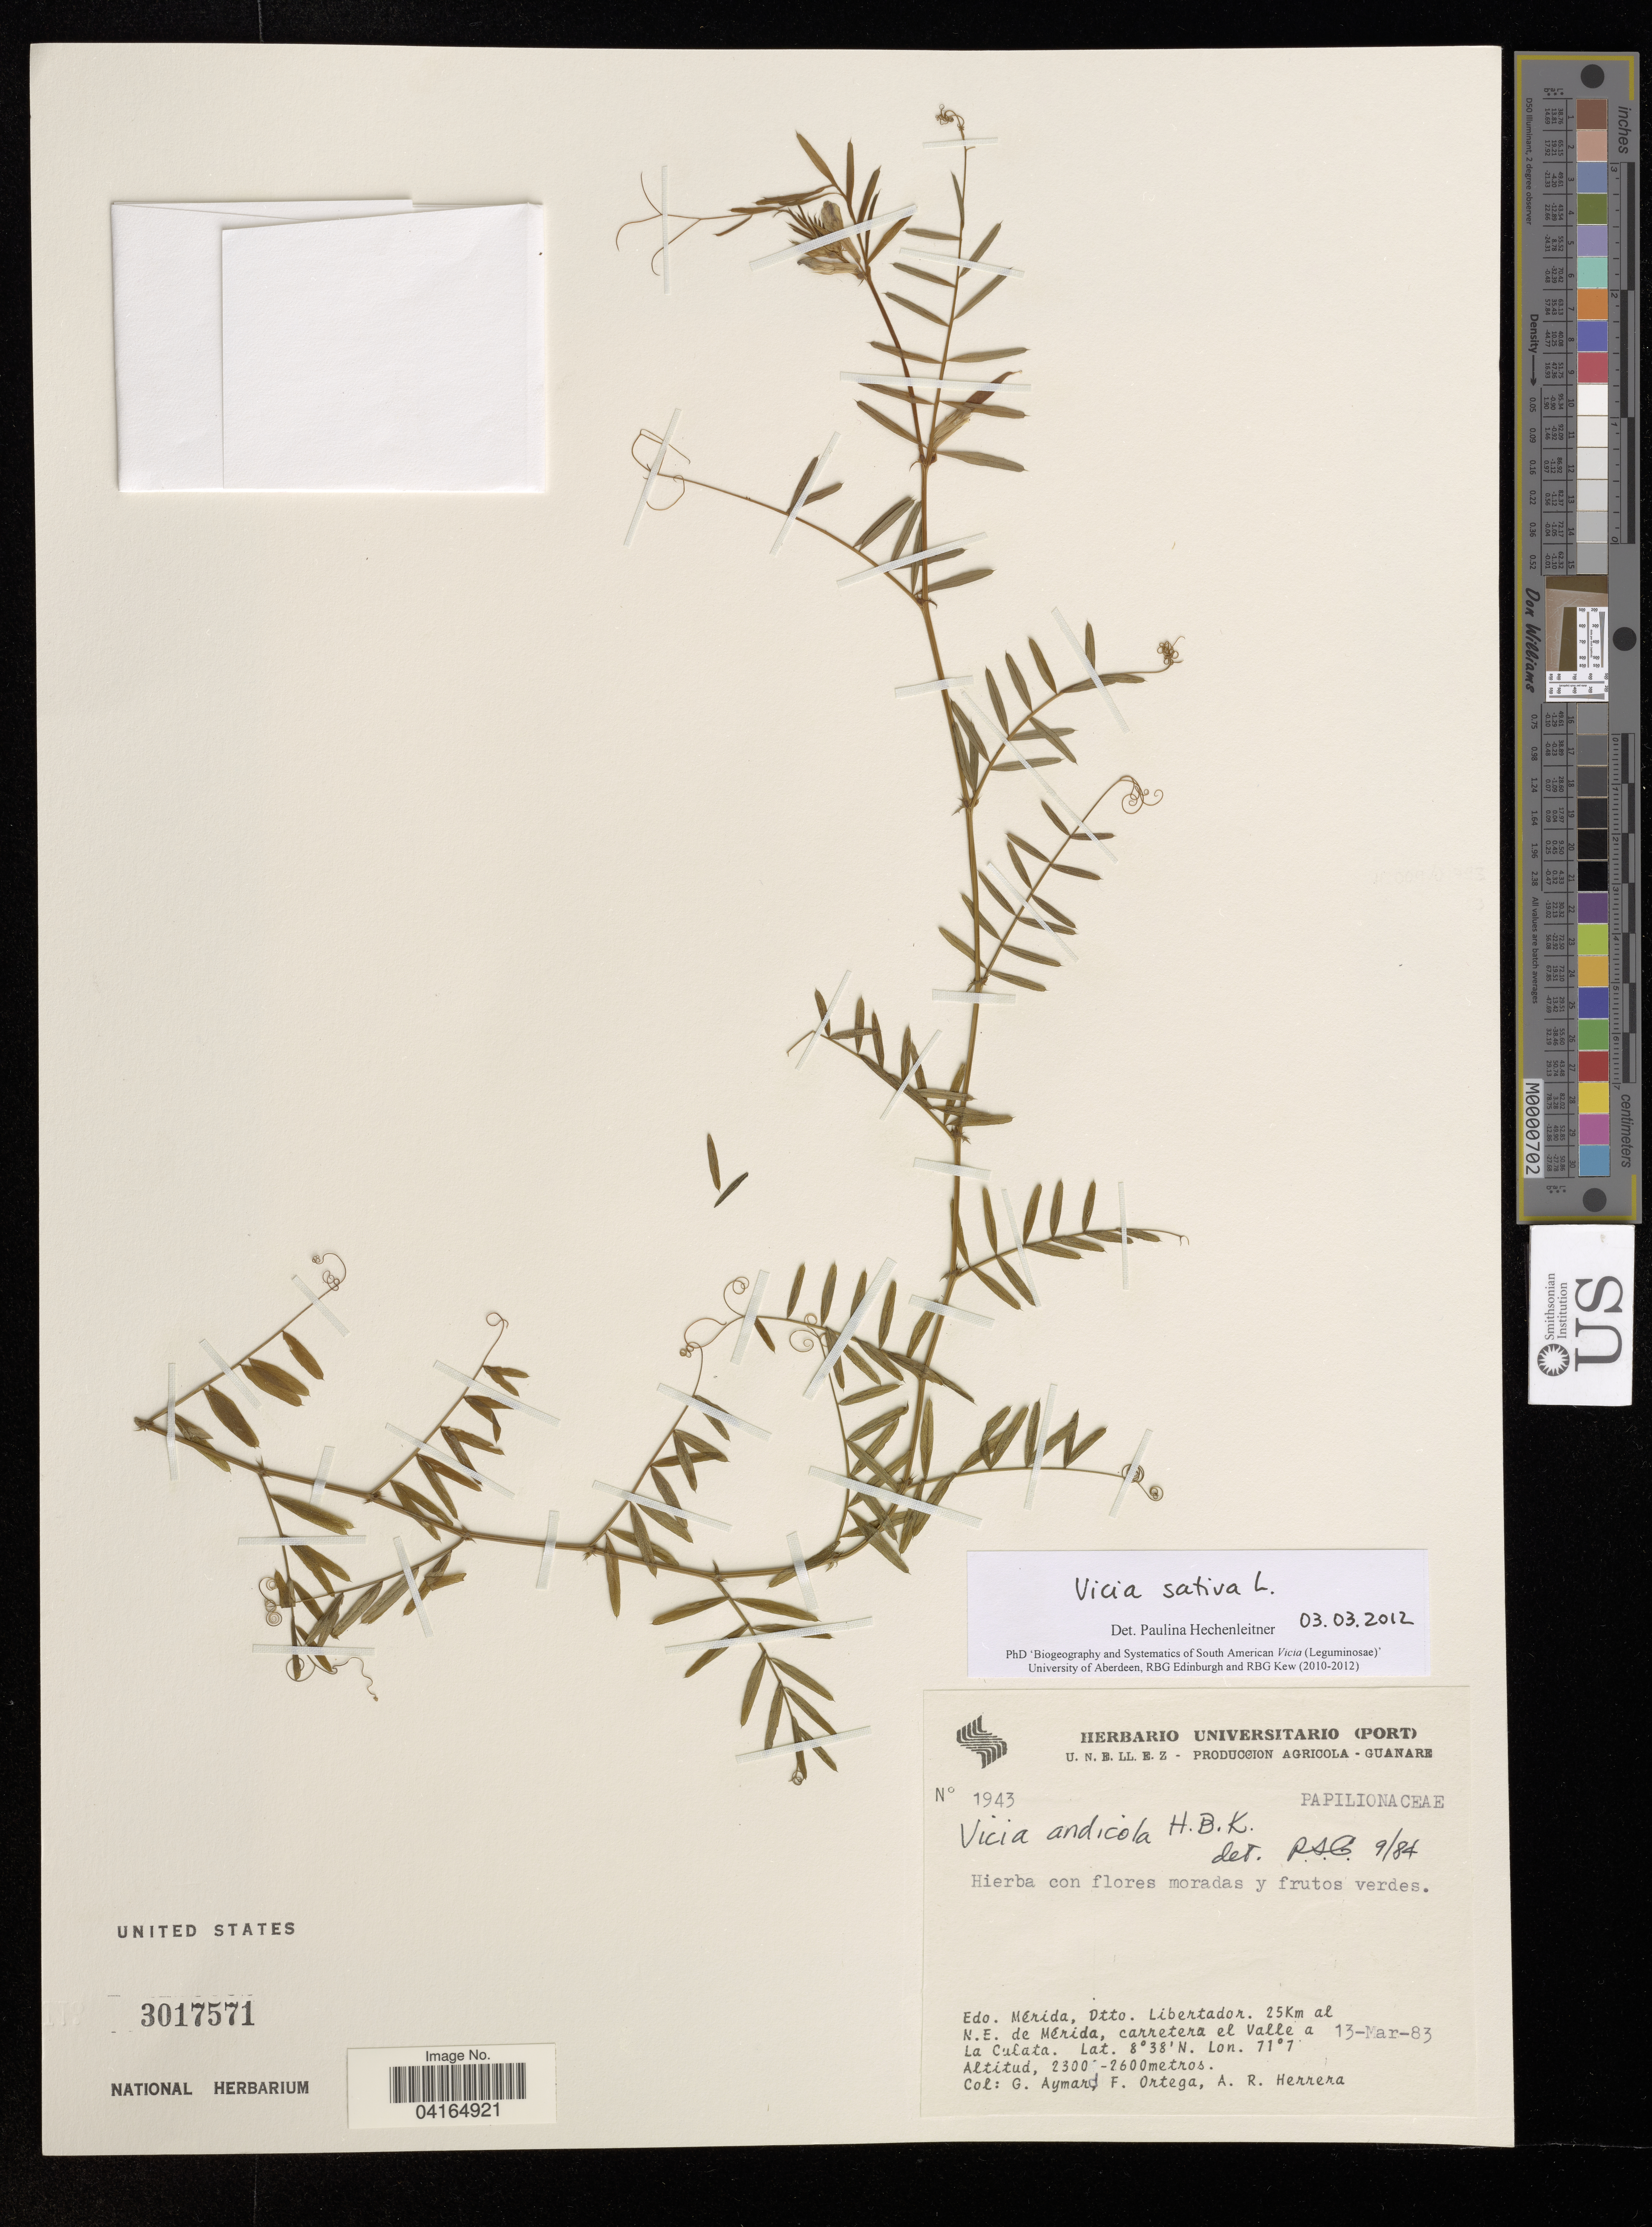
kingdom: Plantae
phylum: Tracheophyta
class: Magnoliopsida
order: Fabales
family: Fabaceae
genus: Vicia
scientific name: Vicia sativa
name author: L.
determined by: Hechenleitner, Paulina, RBG Edinburgh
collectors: G. A. Aymard, F. J. Ortega & A. Herrera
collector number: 1943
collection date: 1983-03-13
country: Venezuela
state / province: Merida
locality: Edo. Mérida, Dtto. Libertador. 25Km al N.E. de Mérida, carretera el Valle a La Culata.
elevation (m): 2300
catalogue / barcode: US 3017571